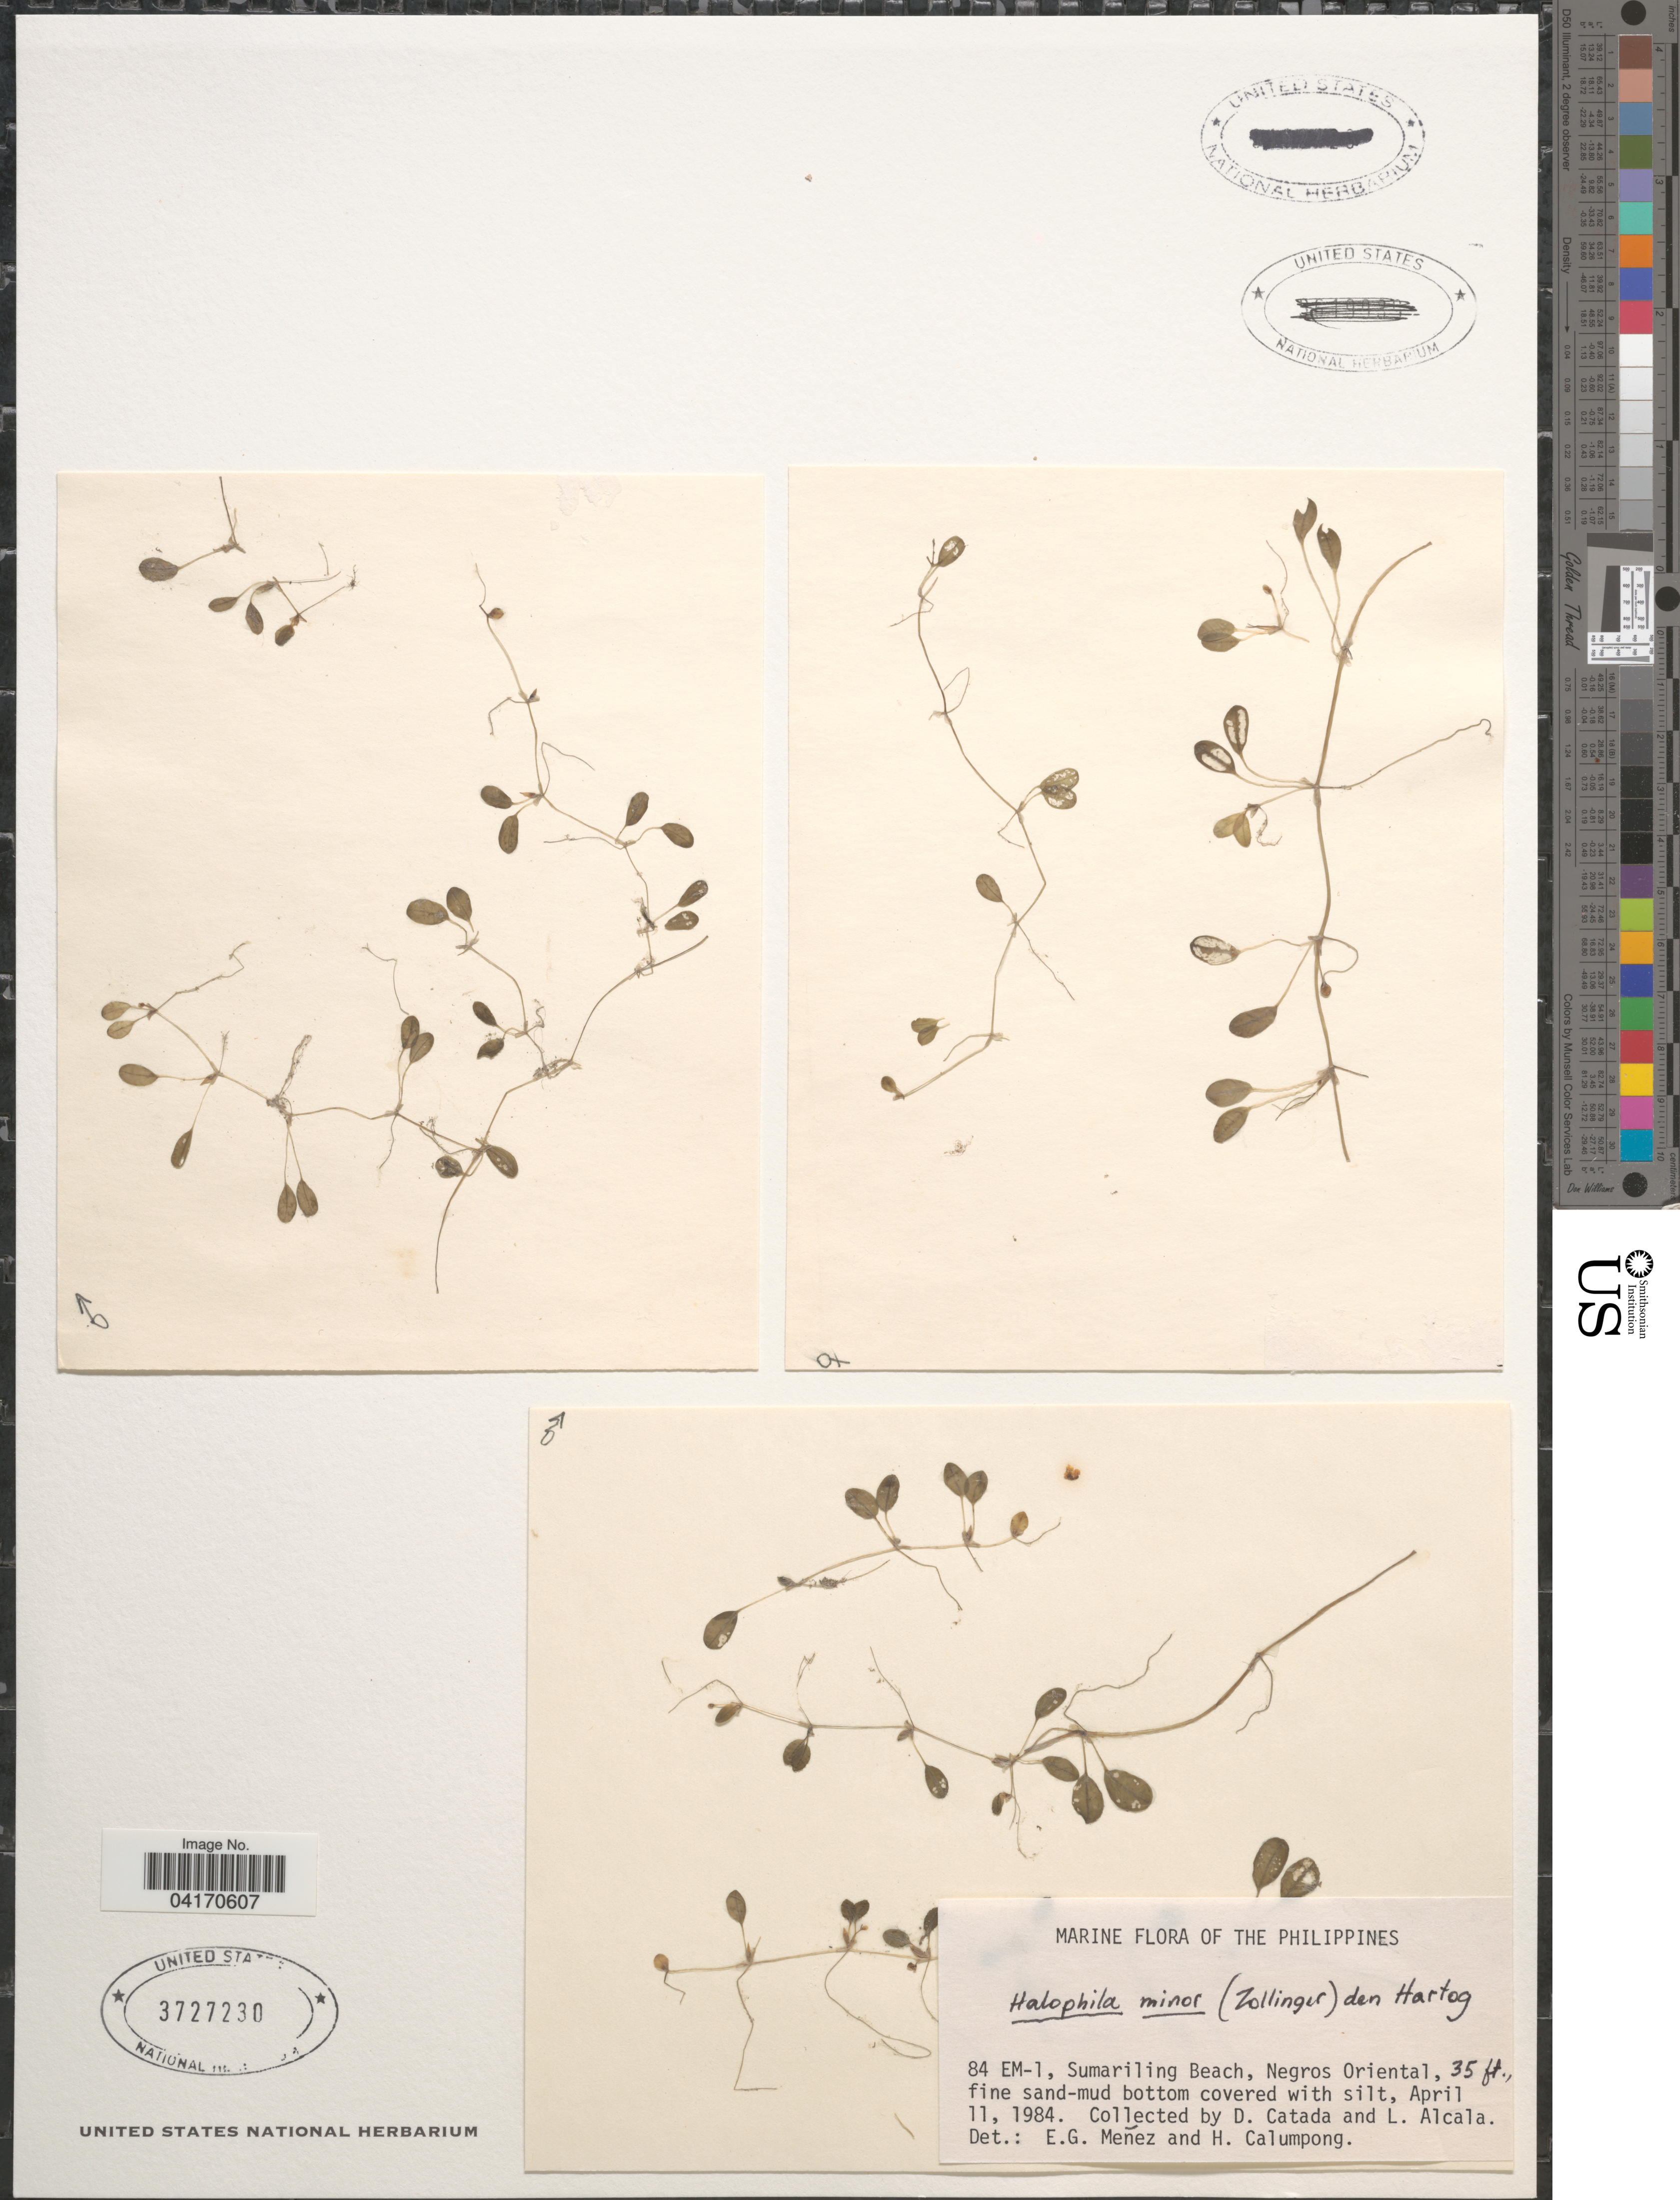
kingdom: Plantae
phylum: Tracheophyta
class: Liliopsida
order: Alismatales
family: Hydrocharitaceae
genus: Halophila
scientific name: Halophila minor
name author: (Zoll.) Hartog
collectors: D. Catada & L. Alcala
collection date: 1984-04-11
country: Philippines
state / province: Central Visayas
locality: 84 EM-1, Sumariling Beach, Negros Oriental.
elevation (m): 11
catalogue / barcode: US 3727230